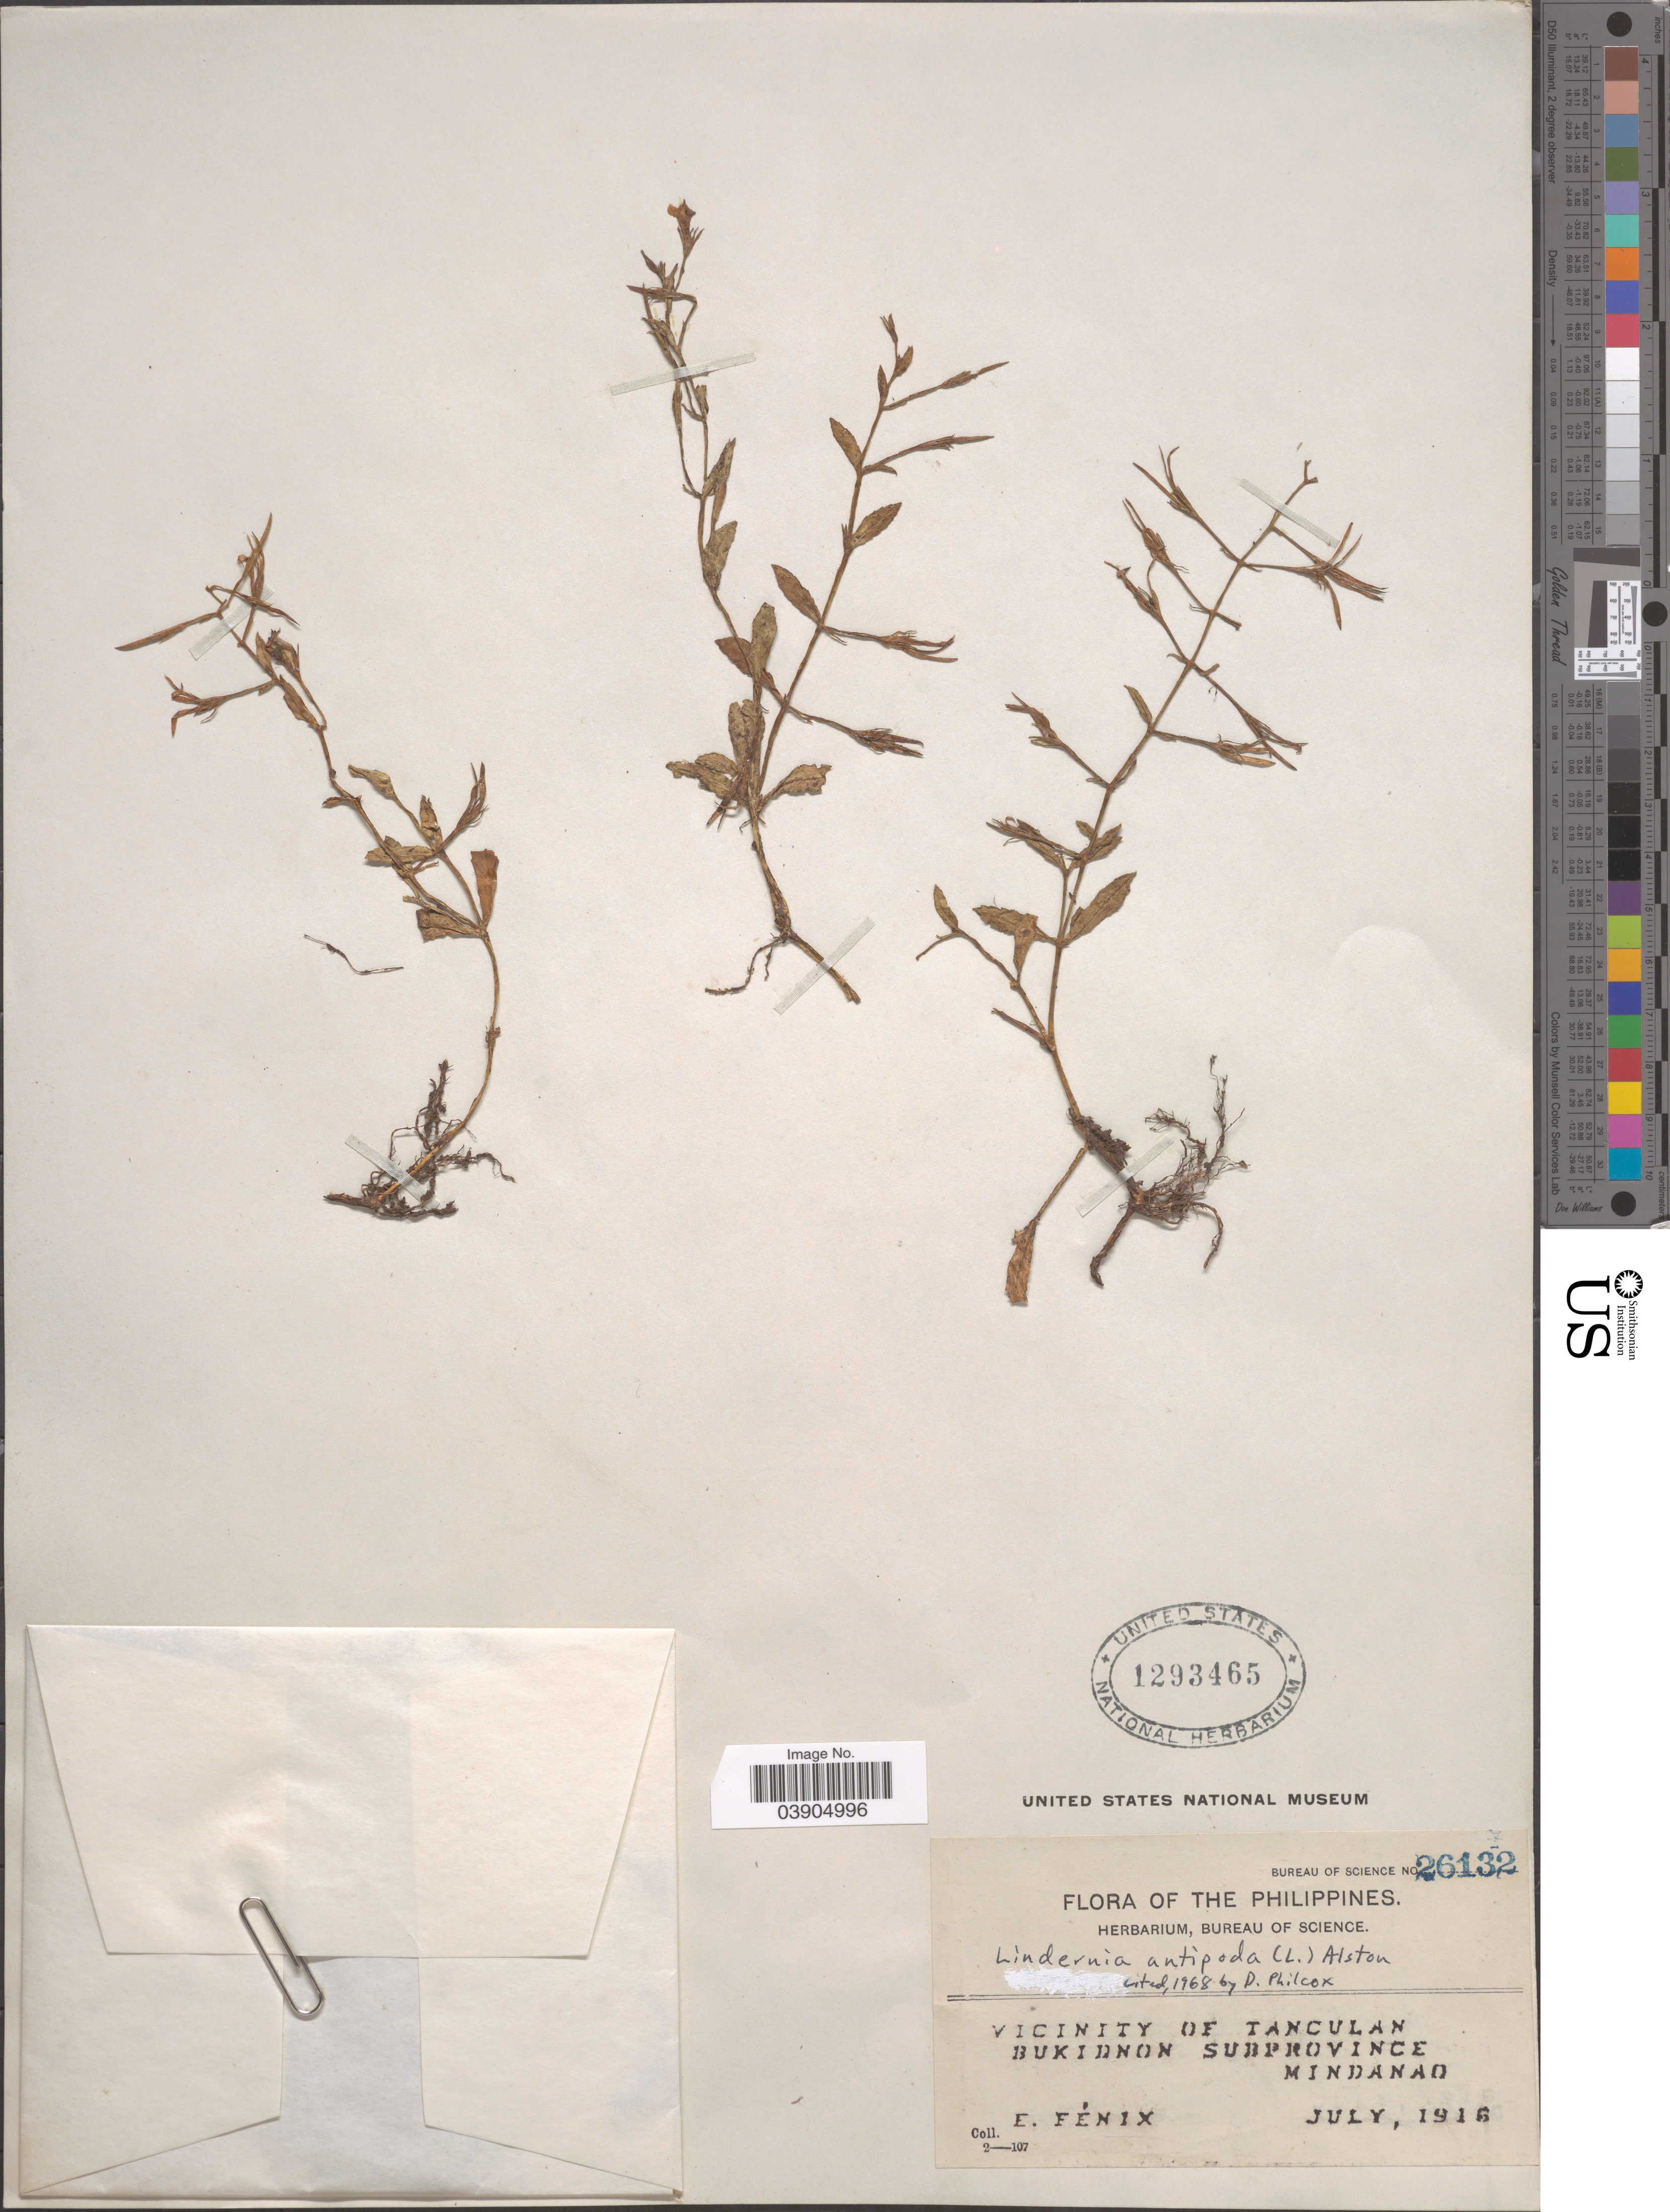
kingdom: Plantae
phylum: Tracheophyta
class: Magnoliopsida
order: Lamiales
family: Linderniaceae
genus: Lindernia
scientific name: Lindernia antipoda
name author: (L.) Alston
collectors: E. Fénix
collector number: Bureau of Science 26132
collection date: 1916-07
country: Philippines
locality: Vicinity of Tanculan. Bukidnon Subprovince, Mindanao.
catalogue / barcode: US 1293465